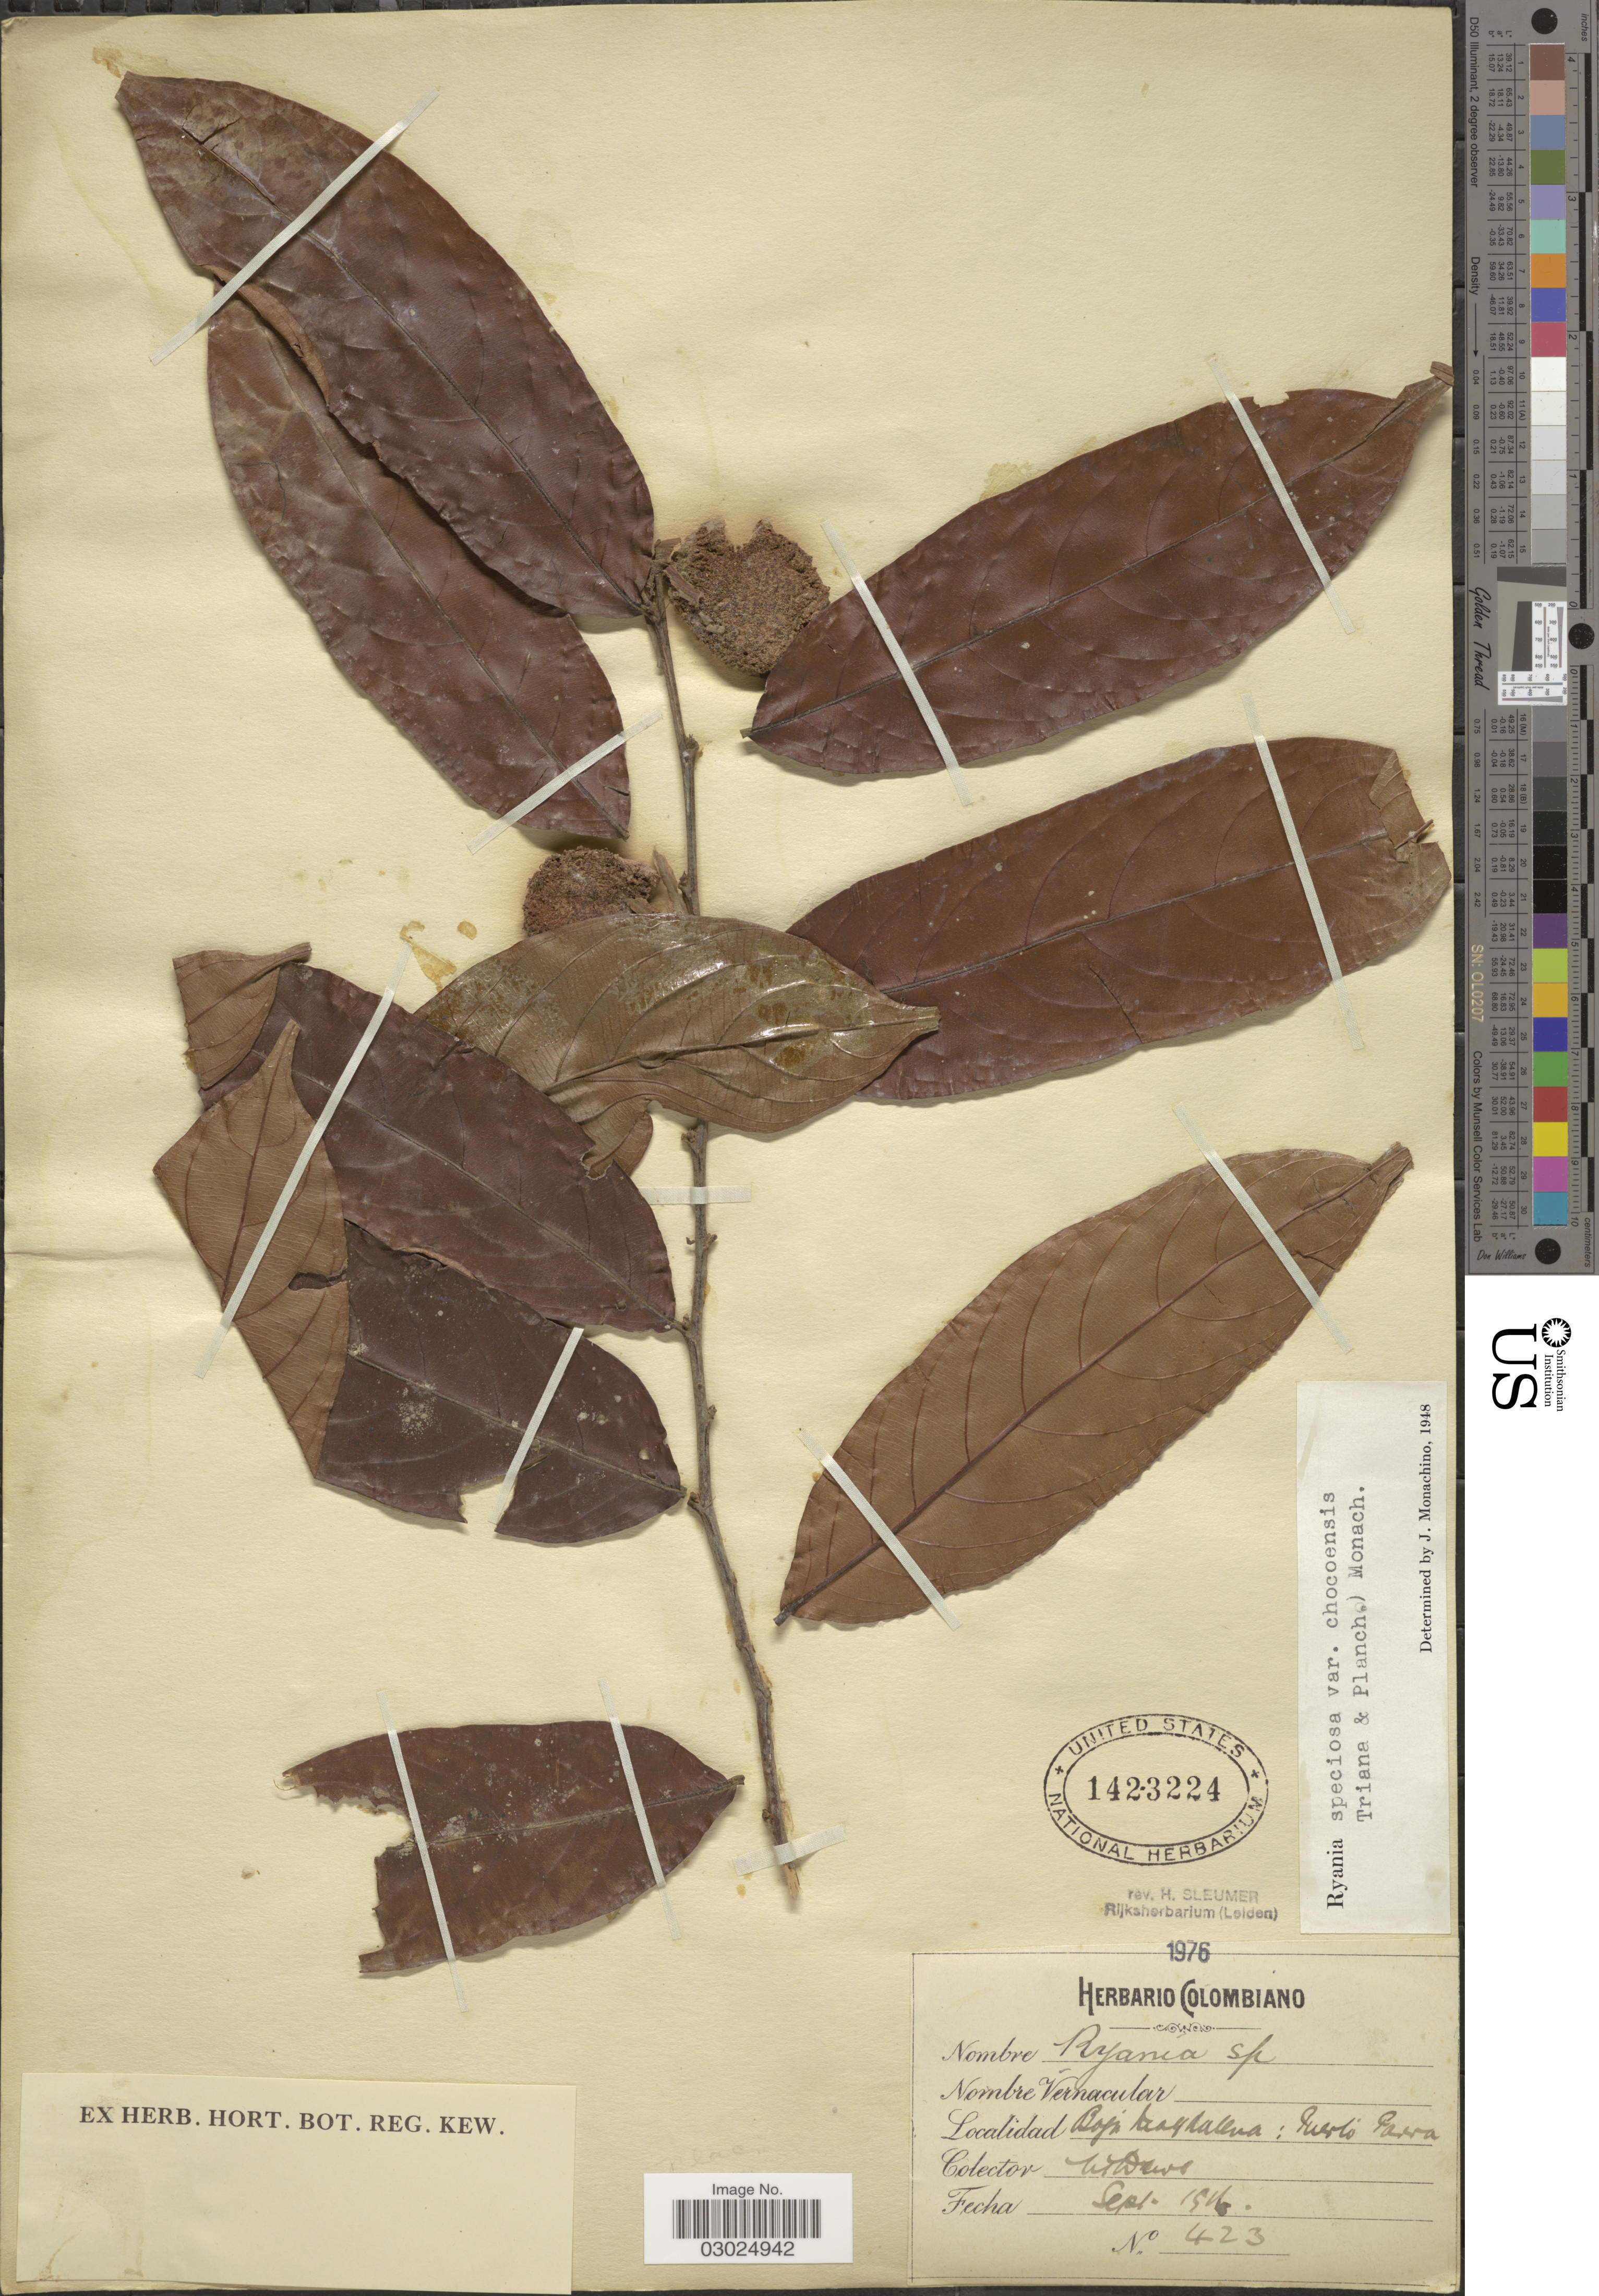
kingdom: Plantae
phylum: Tracheophyta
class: Magnoliopsida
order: Malpighiales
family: Salicaceae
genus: Ryania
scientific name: Ryania speciosa var. chocoensis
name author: (Triana & Planch.) Monach.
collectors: M. T. Dawe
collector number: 423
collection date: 1916-09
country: Colombia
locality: Bopi Magdalena: Puerto Parra.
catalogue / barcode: US 1423224